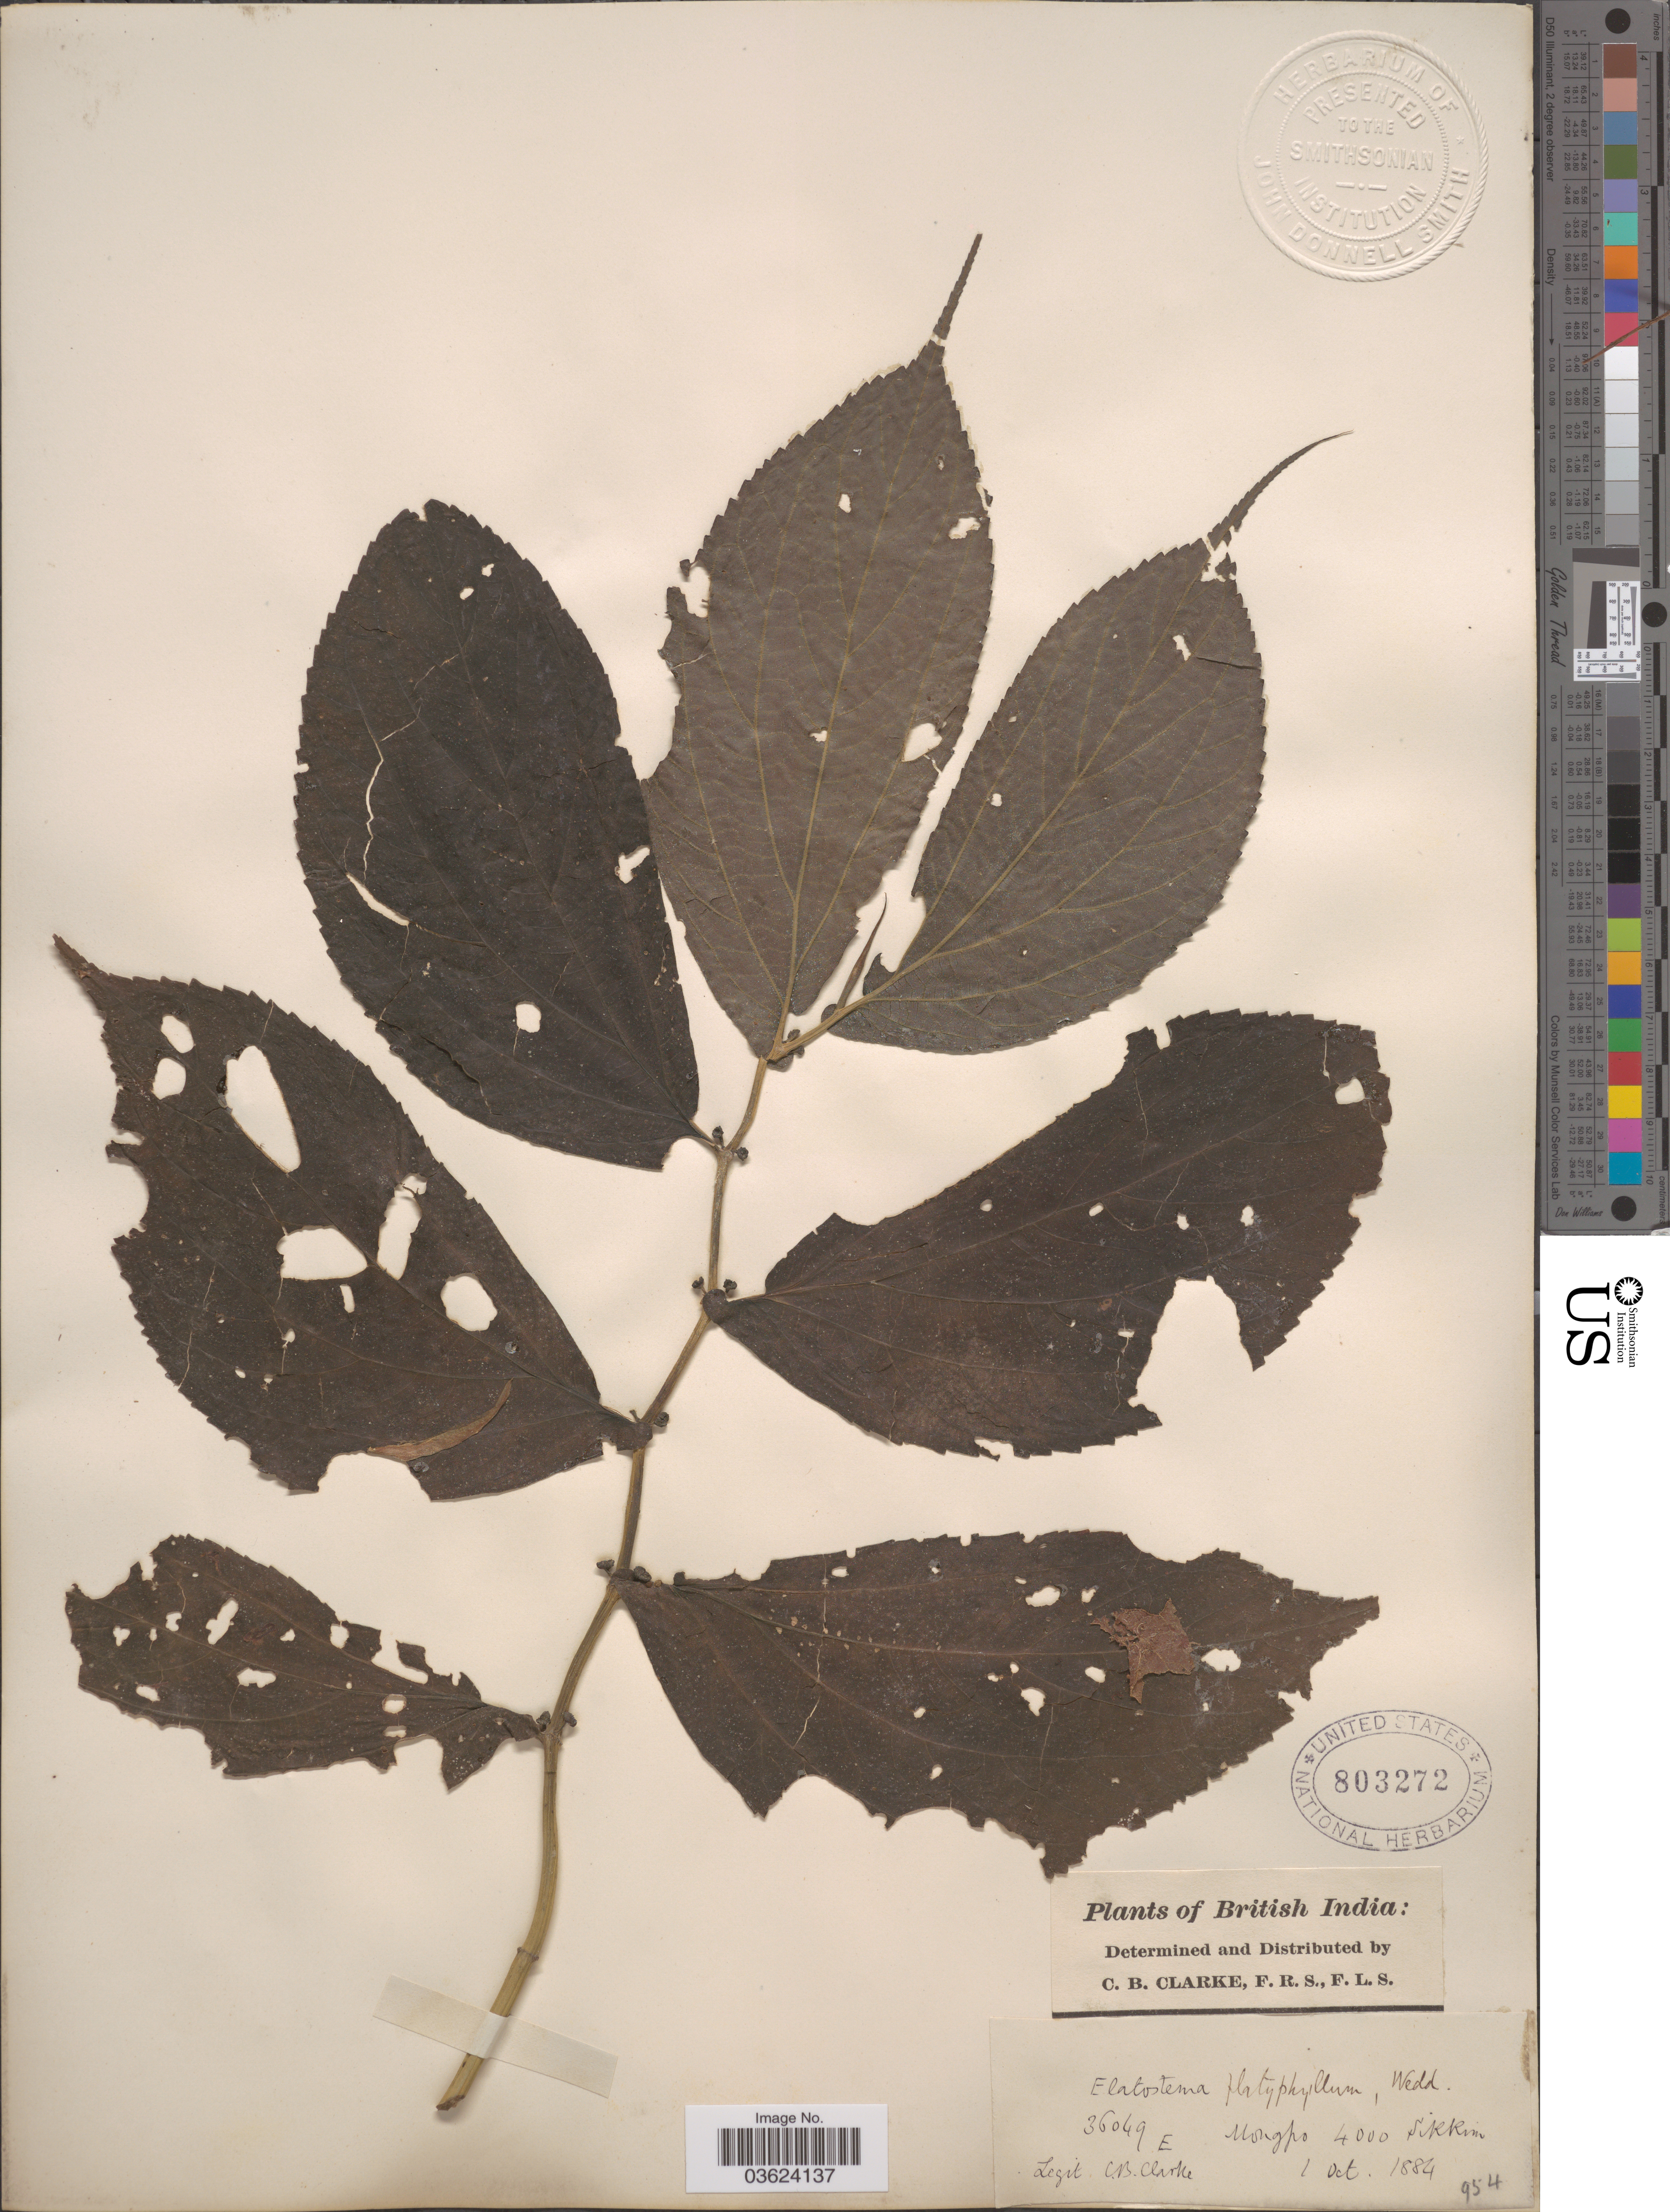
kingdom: Plantae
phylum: Tracheophyta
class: Magnoliopsida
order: Rosales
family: Urticaceae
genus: Elatostema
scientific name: Elatostema platyphyllum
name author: Wedd.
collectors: C. B. Clarke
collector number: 36049E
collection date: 1884-10-01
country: India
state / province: Sikkim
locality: British India. Mongpo.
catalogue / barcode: US 803272